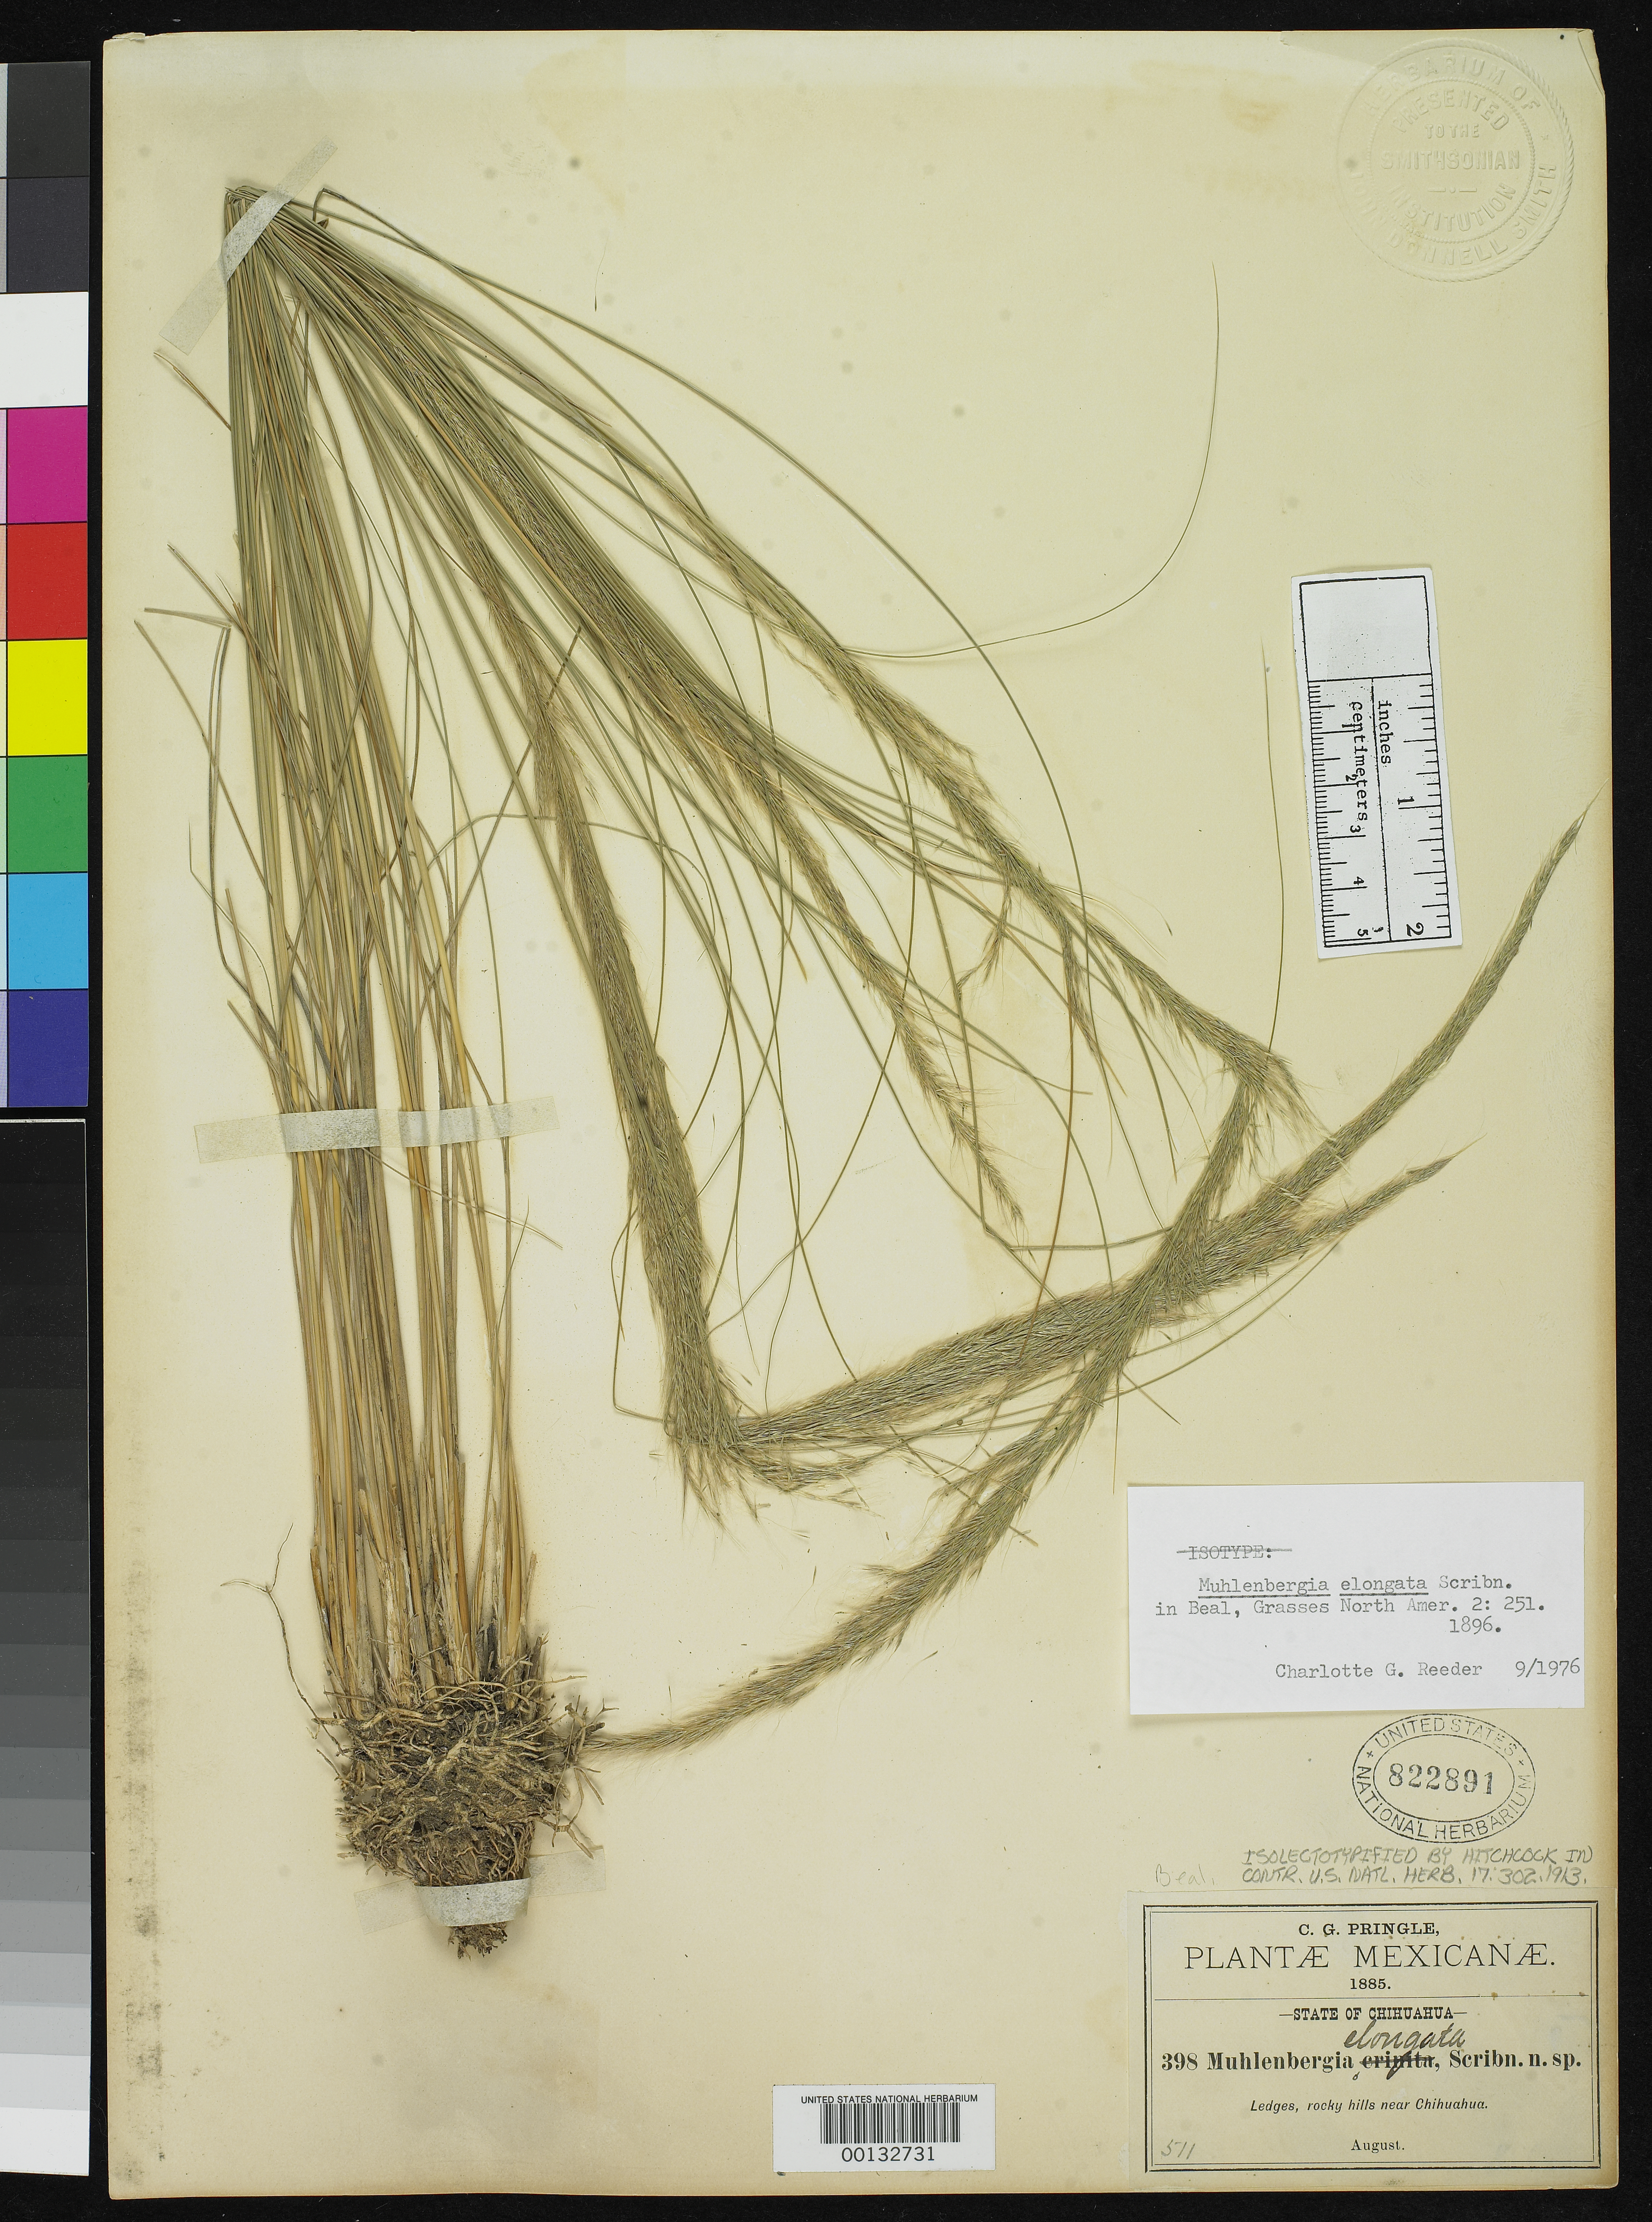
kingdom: Plantae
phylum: Tracheophyta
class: Liliopsida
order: Poales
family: Poaceae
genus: Muhlenbergia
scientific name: Muhlenbergia elongata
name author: Scribn. ex W.J. Beal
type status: Isolectotype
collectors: C. G. Pringle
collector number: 398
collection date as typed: Aug 1885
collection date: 1885-08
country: Mexico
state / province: Chihuahua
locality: Near Chihuahua.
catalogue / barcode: US 822891